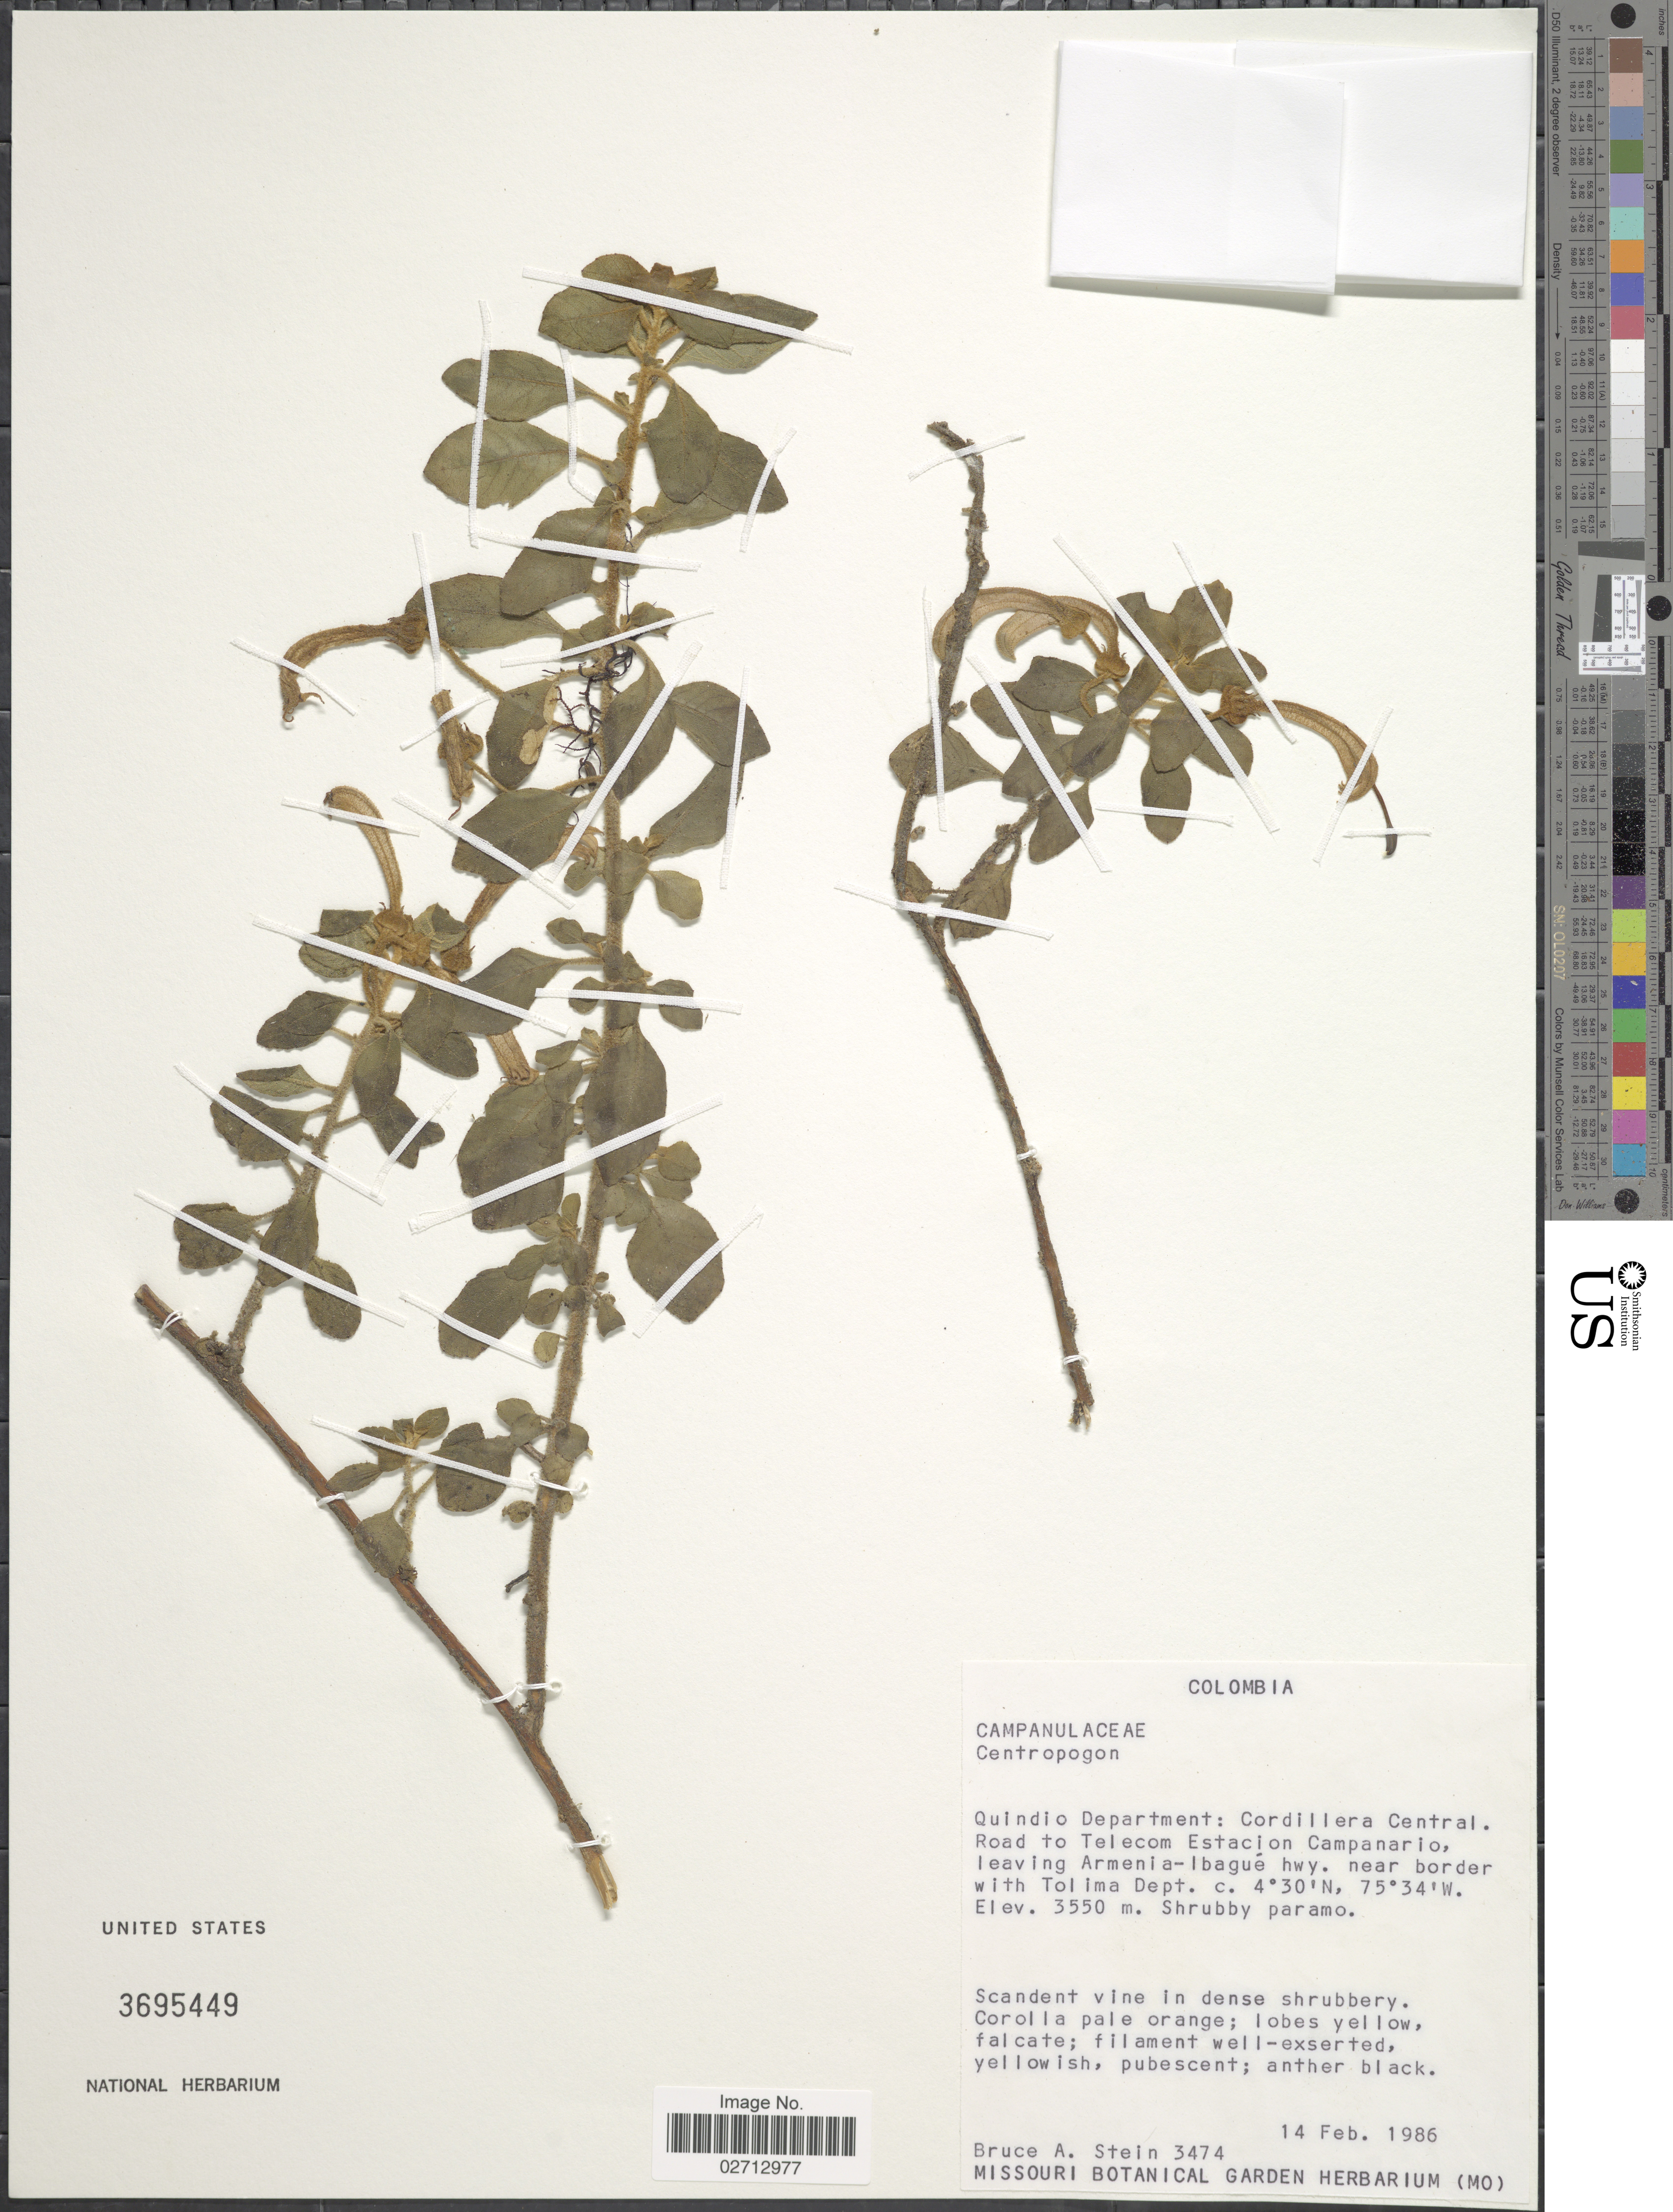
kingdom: Plantae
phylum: Tracheophyta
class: Magnoliopsida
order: Asterales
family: Campanulaceae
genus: Centropogon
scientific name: Centropogon sp.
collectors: B. A. Stein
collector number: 3474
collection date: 1986-02-14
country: Colombia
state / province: Quindío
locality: Cordillera Central. Road to Telecom Estacion Campanario, leaving Armenia-Ibaque hwy. near border with Tolima Dept.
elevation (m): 3550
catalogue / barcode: US 3695449